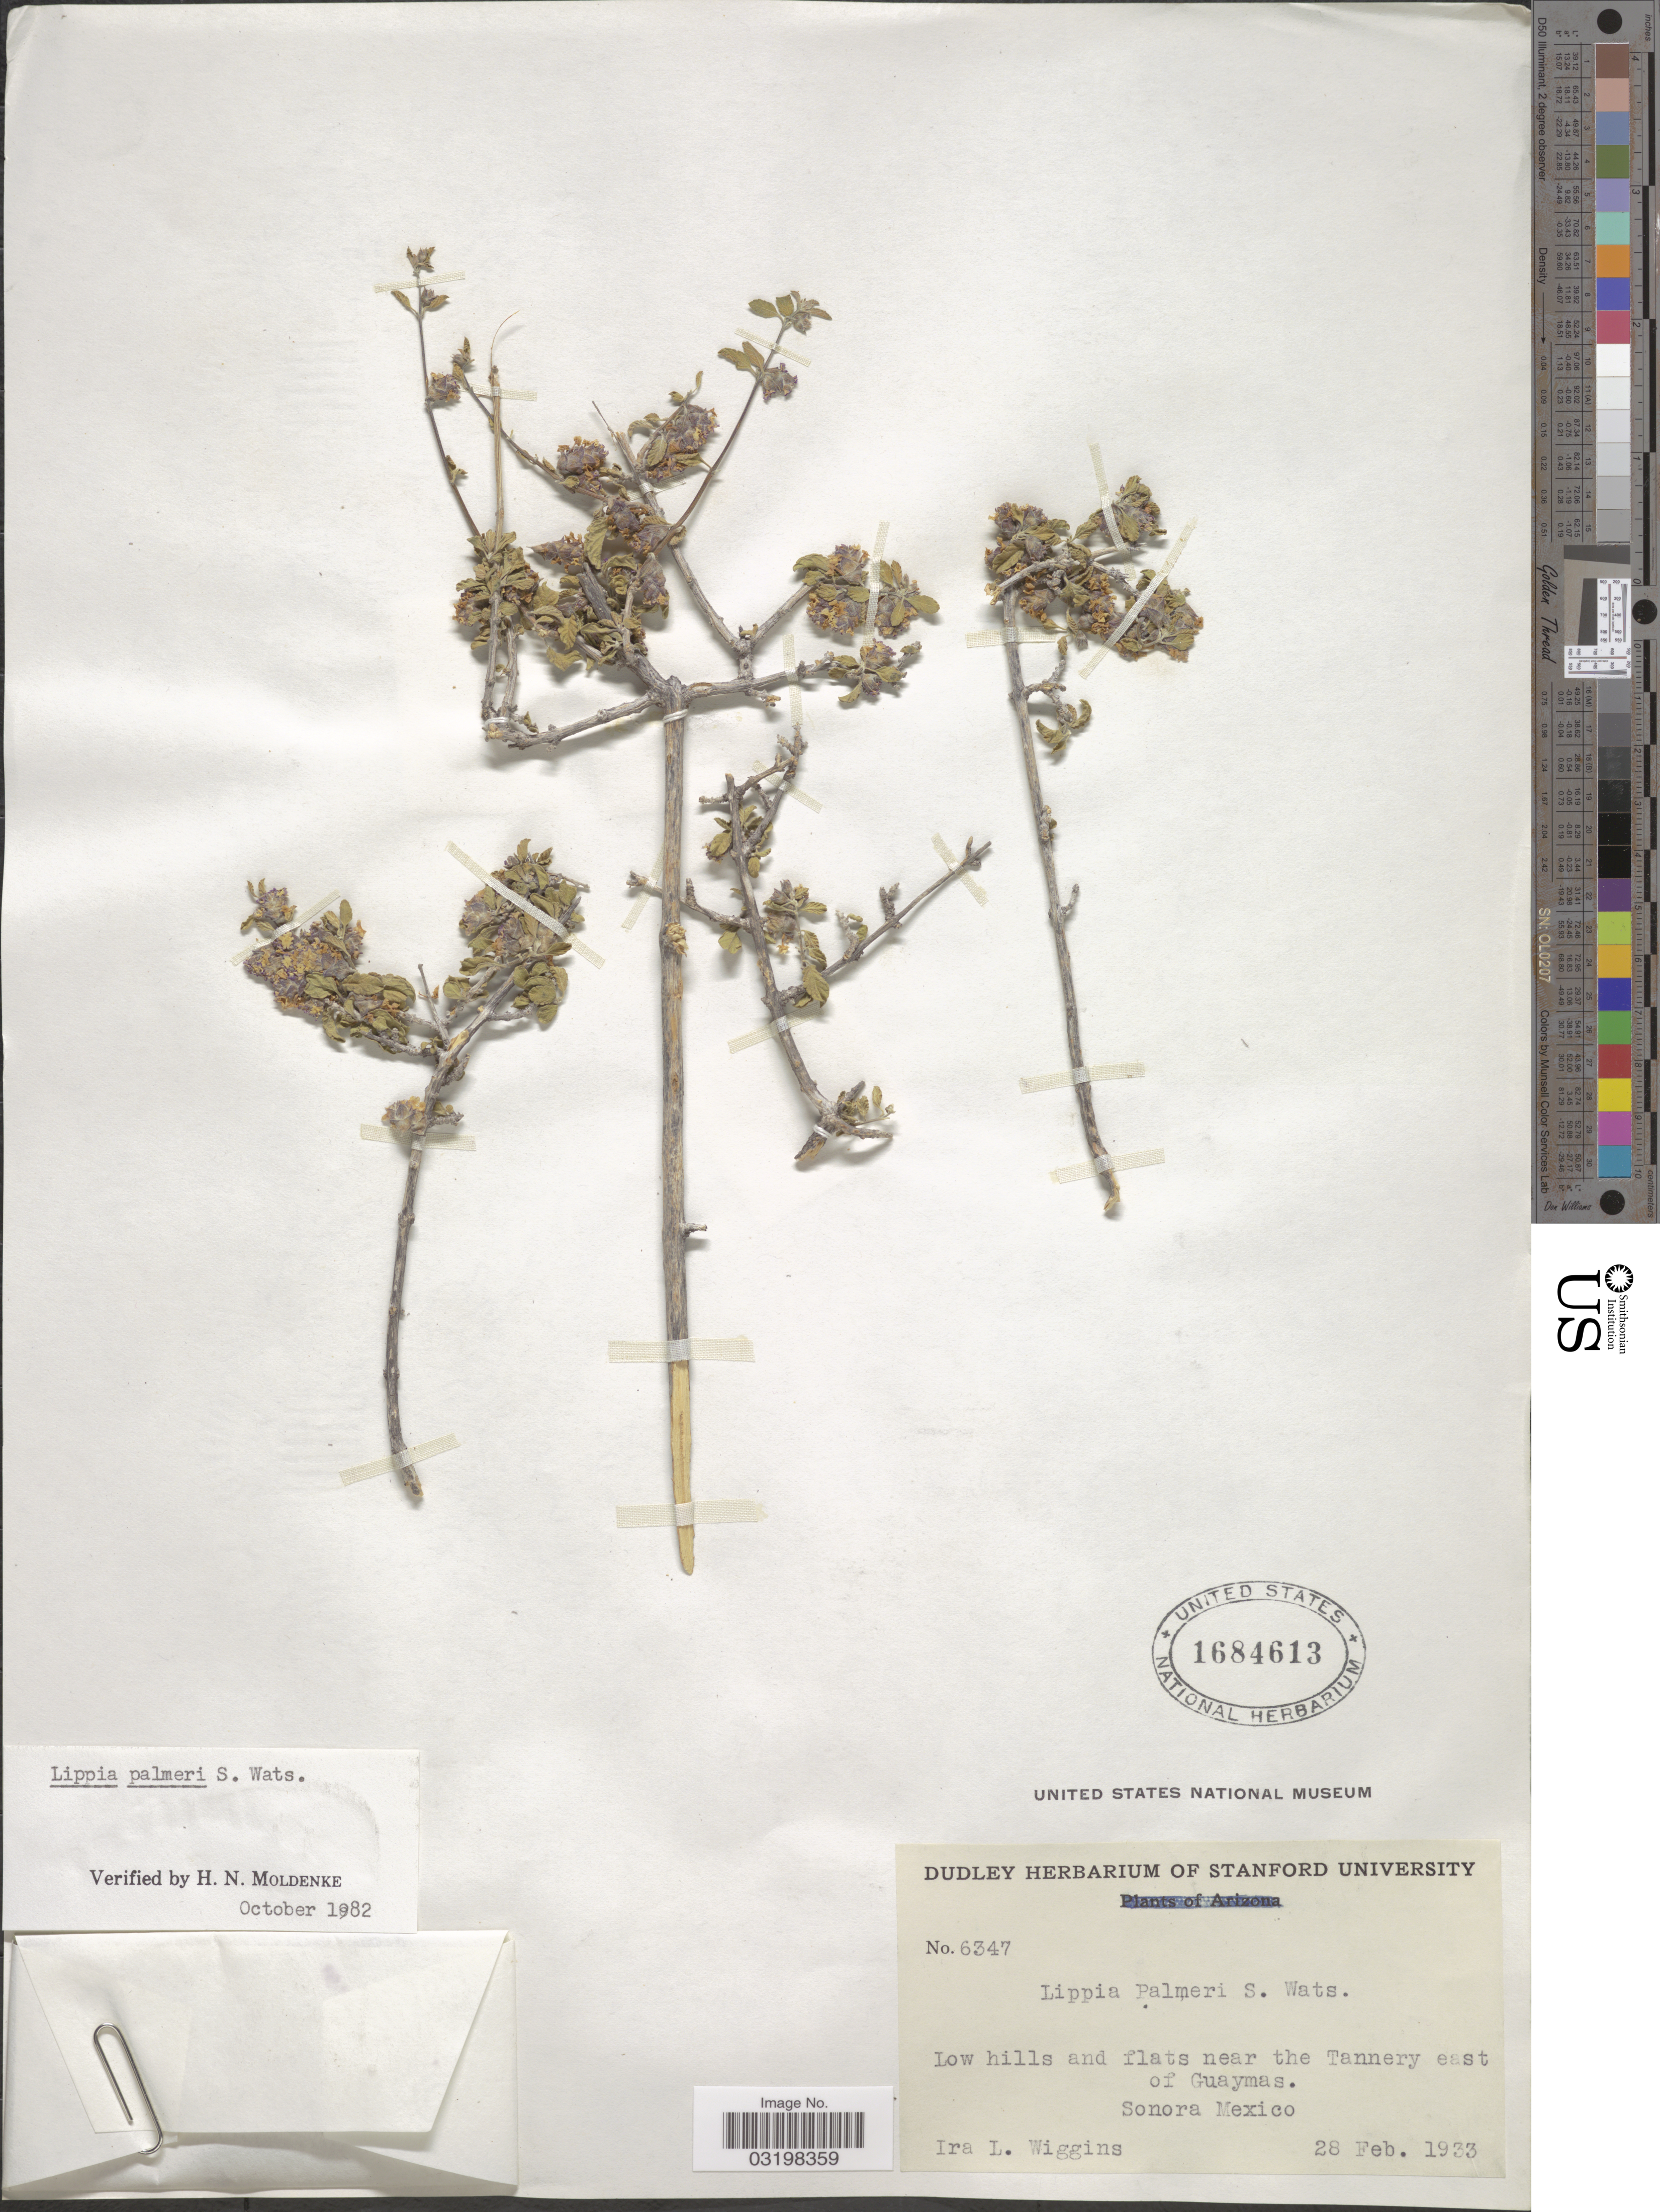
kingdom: Plantae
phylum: Tracheophyta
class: Magnoliopsida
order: Lamiales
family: Verbenaceae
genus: Lippia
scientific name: Lippia palmeri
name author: S. Watson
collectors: I. L. Wiggins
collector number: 6347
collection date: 1933-02-28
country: Mexico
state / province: Sonora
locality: Low hills and flats near the Tannery east of Guaymas.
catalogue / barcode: US 1684613